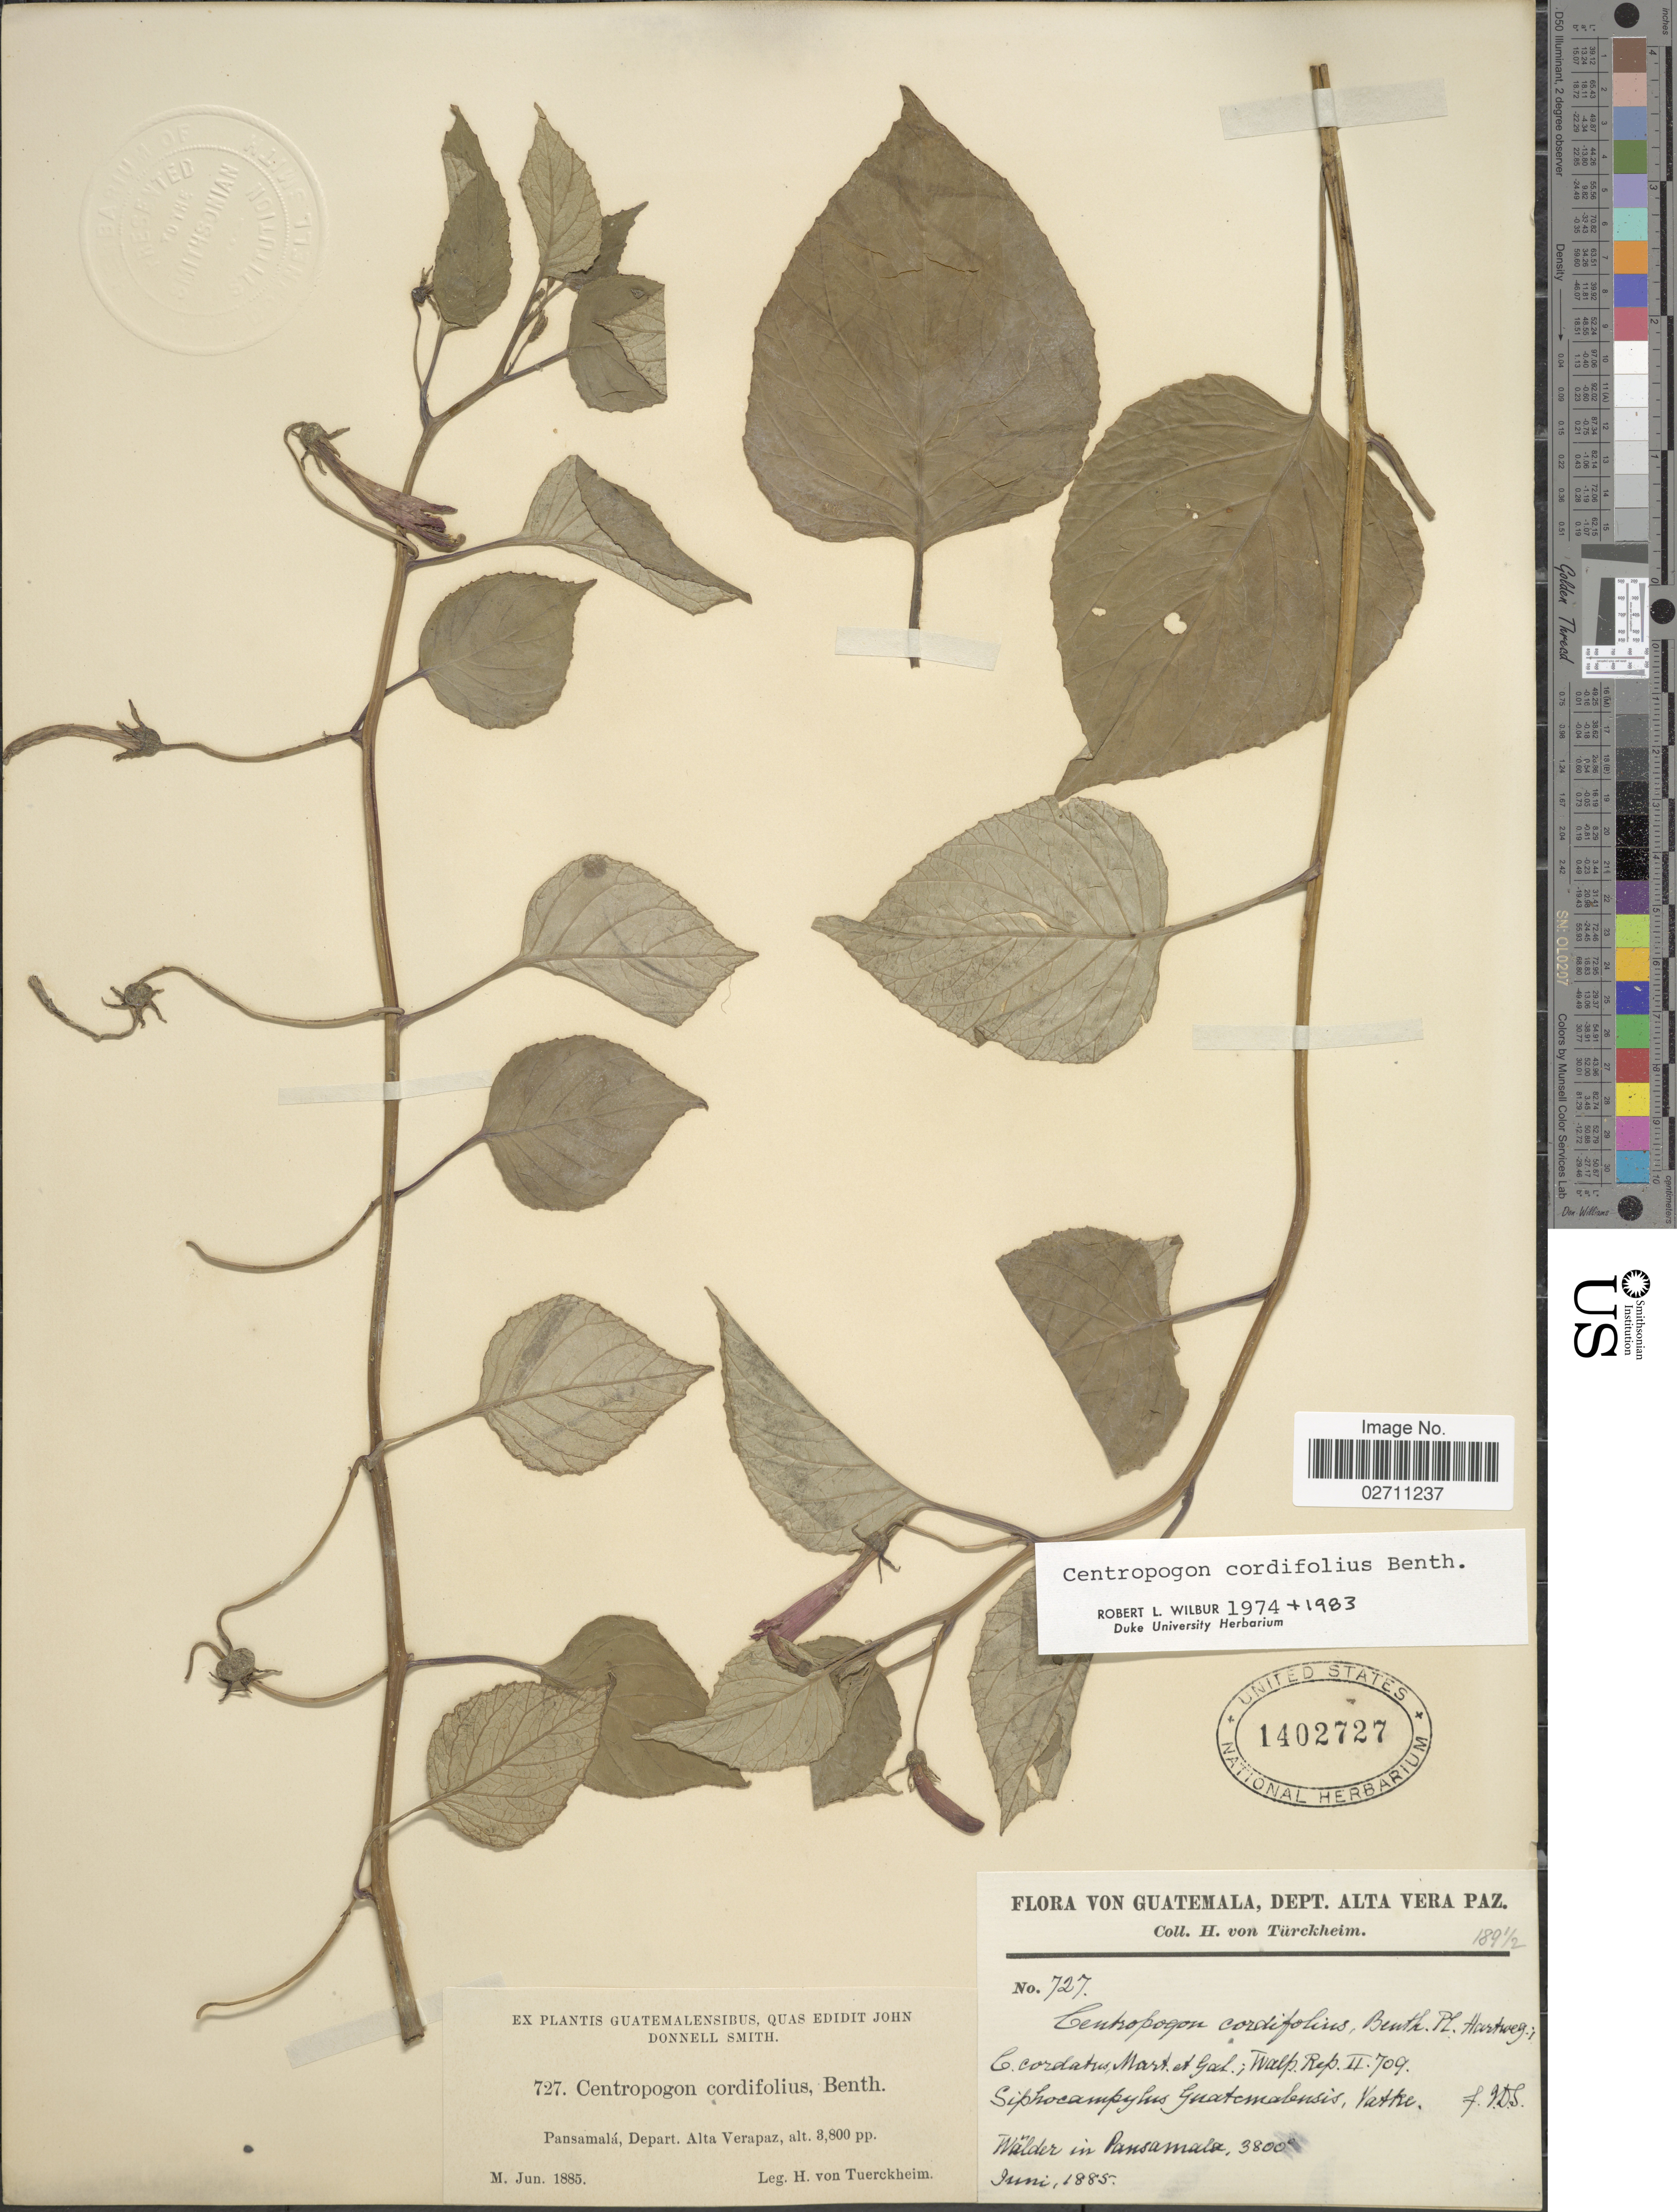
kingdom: Plantae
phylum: Tracheophyta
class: Magnoliopsida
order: Asterales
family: Campanulaceae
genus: Centropogon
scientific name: Centropogon cordifolius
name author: Benth.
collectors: H. von Türckheim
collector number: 727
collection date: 1885-06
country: Guatemala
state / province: Alta Verapaz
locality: Walder in Pansamala.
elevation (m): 1158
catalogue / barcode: US 1402727